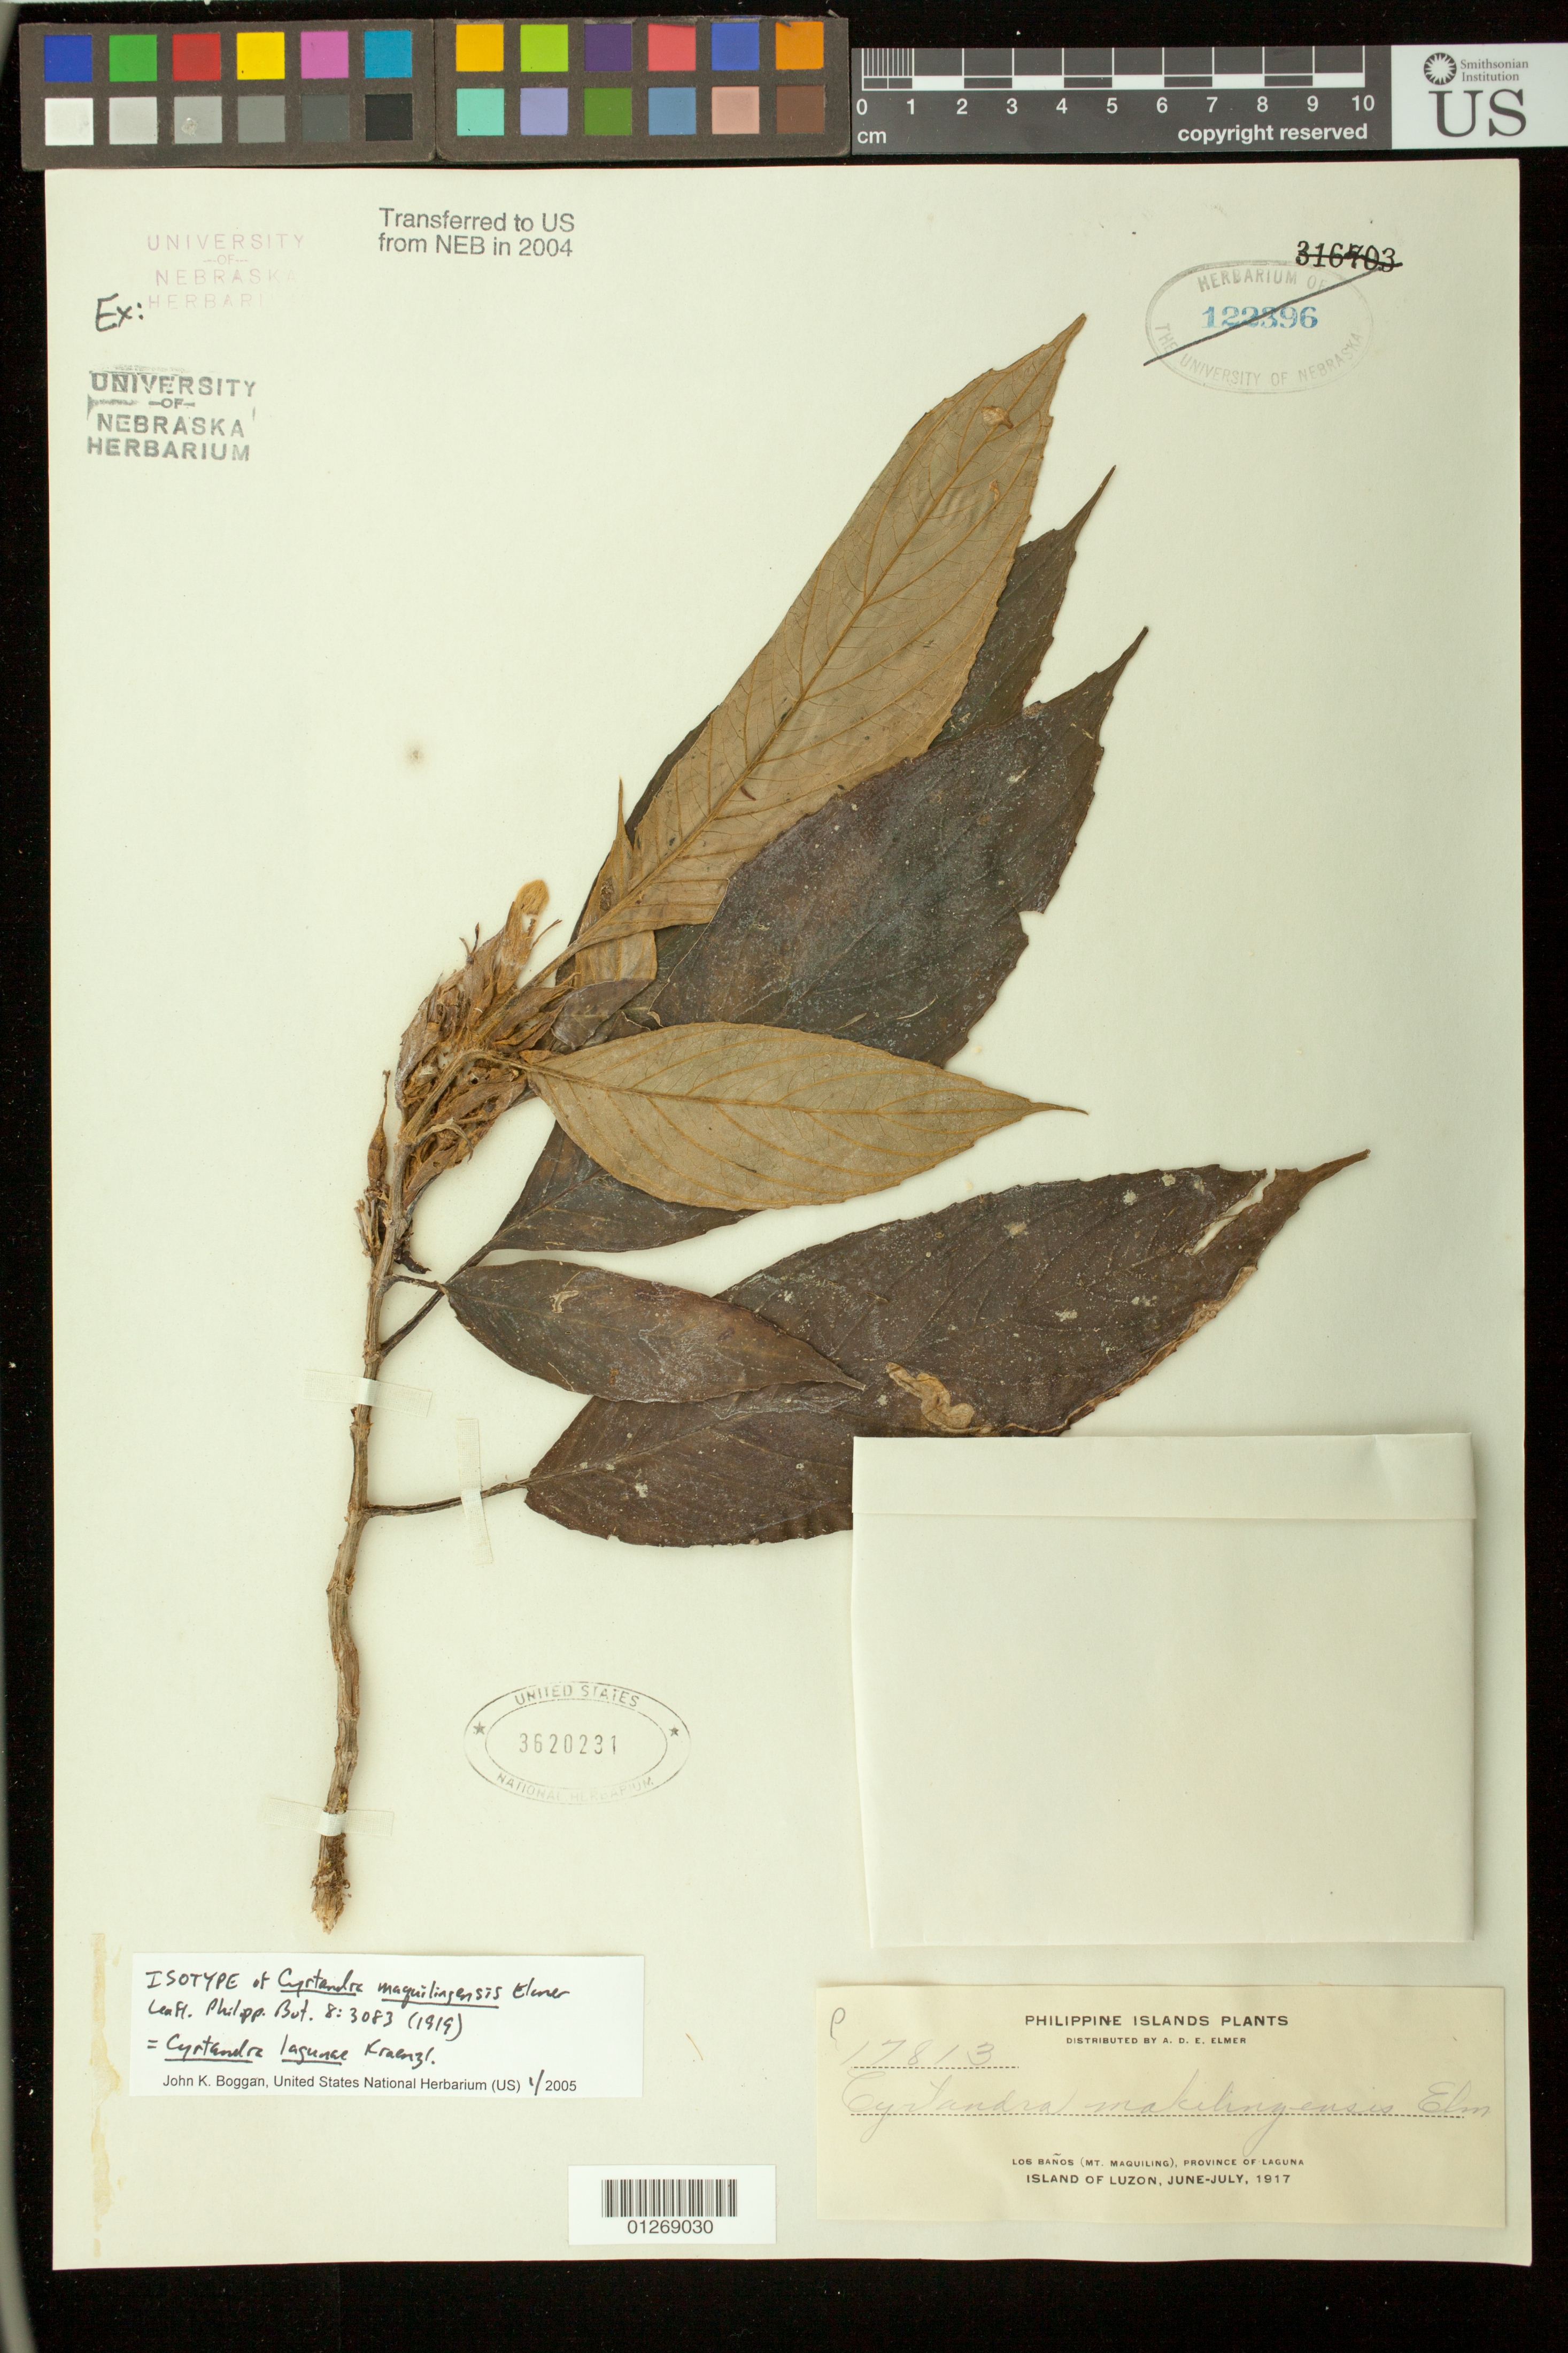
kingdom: Plantae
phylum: Tracheophyta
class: Magnoliopsida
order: Lamiales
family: Gesneriaceae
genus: Cyrtandra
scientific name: Cyrtandra maquilingensis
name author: Elmer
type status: Isolectotype; Type Collection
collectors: A. D. E. Elmer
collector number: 17813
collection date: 1917-06/1917-07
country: Philippines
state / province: Calabarzon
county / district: Laguna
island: Luzon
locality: Los Baños (Mt. Maquiling), Province of Laguna, Luzon.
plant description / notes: Specimen ex University of Nebraska Herbarium (NEB), transferred to US in 2004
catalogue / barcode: US 3620231